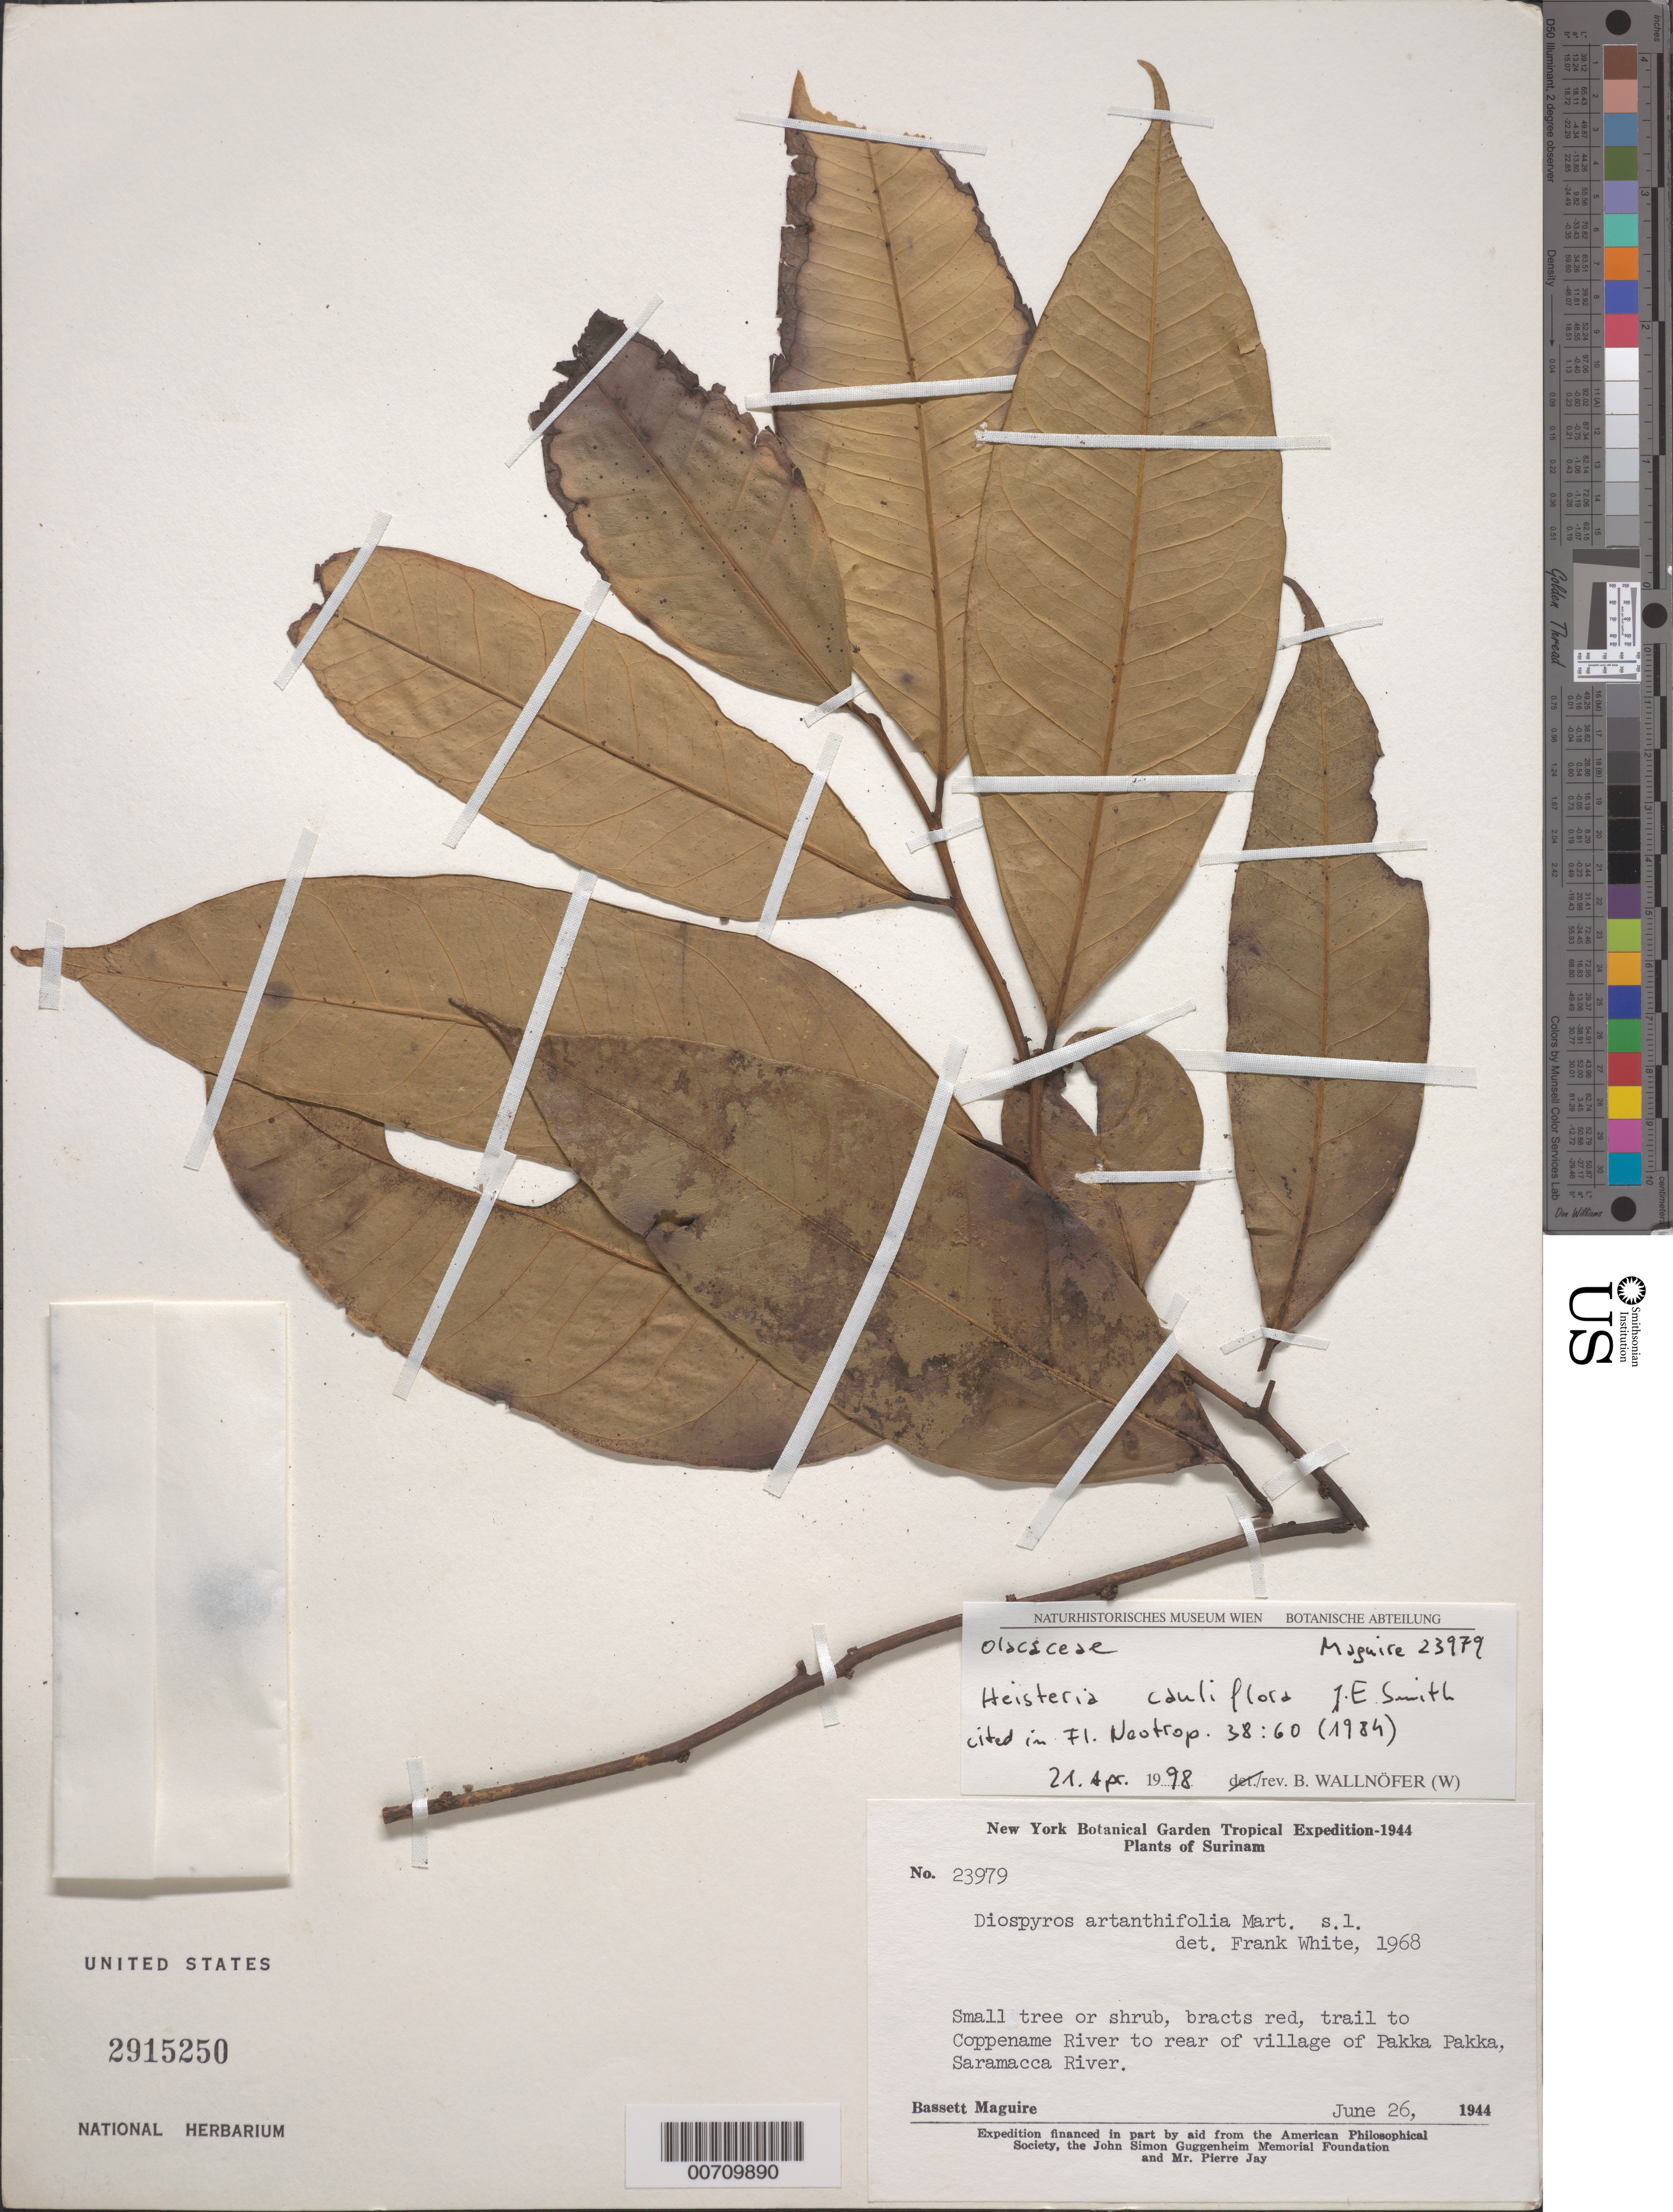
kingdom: Plantae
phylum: Tracheophyta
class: Magnoliopsida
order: Santalales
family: Erythropalaceae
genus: Heisteria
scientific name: Heisteria cauliflora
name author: Sm.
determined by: Smith, James E.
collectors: B. Maguire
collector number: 23979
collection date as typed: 26-Jun-44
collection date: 1944-06-26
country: Suriname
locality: Pakka Pakka village, to rear of, Saramacca River headwaters, trail to Coppenam River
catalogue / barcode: US 2915250